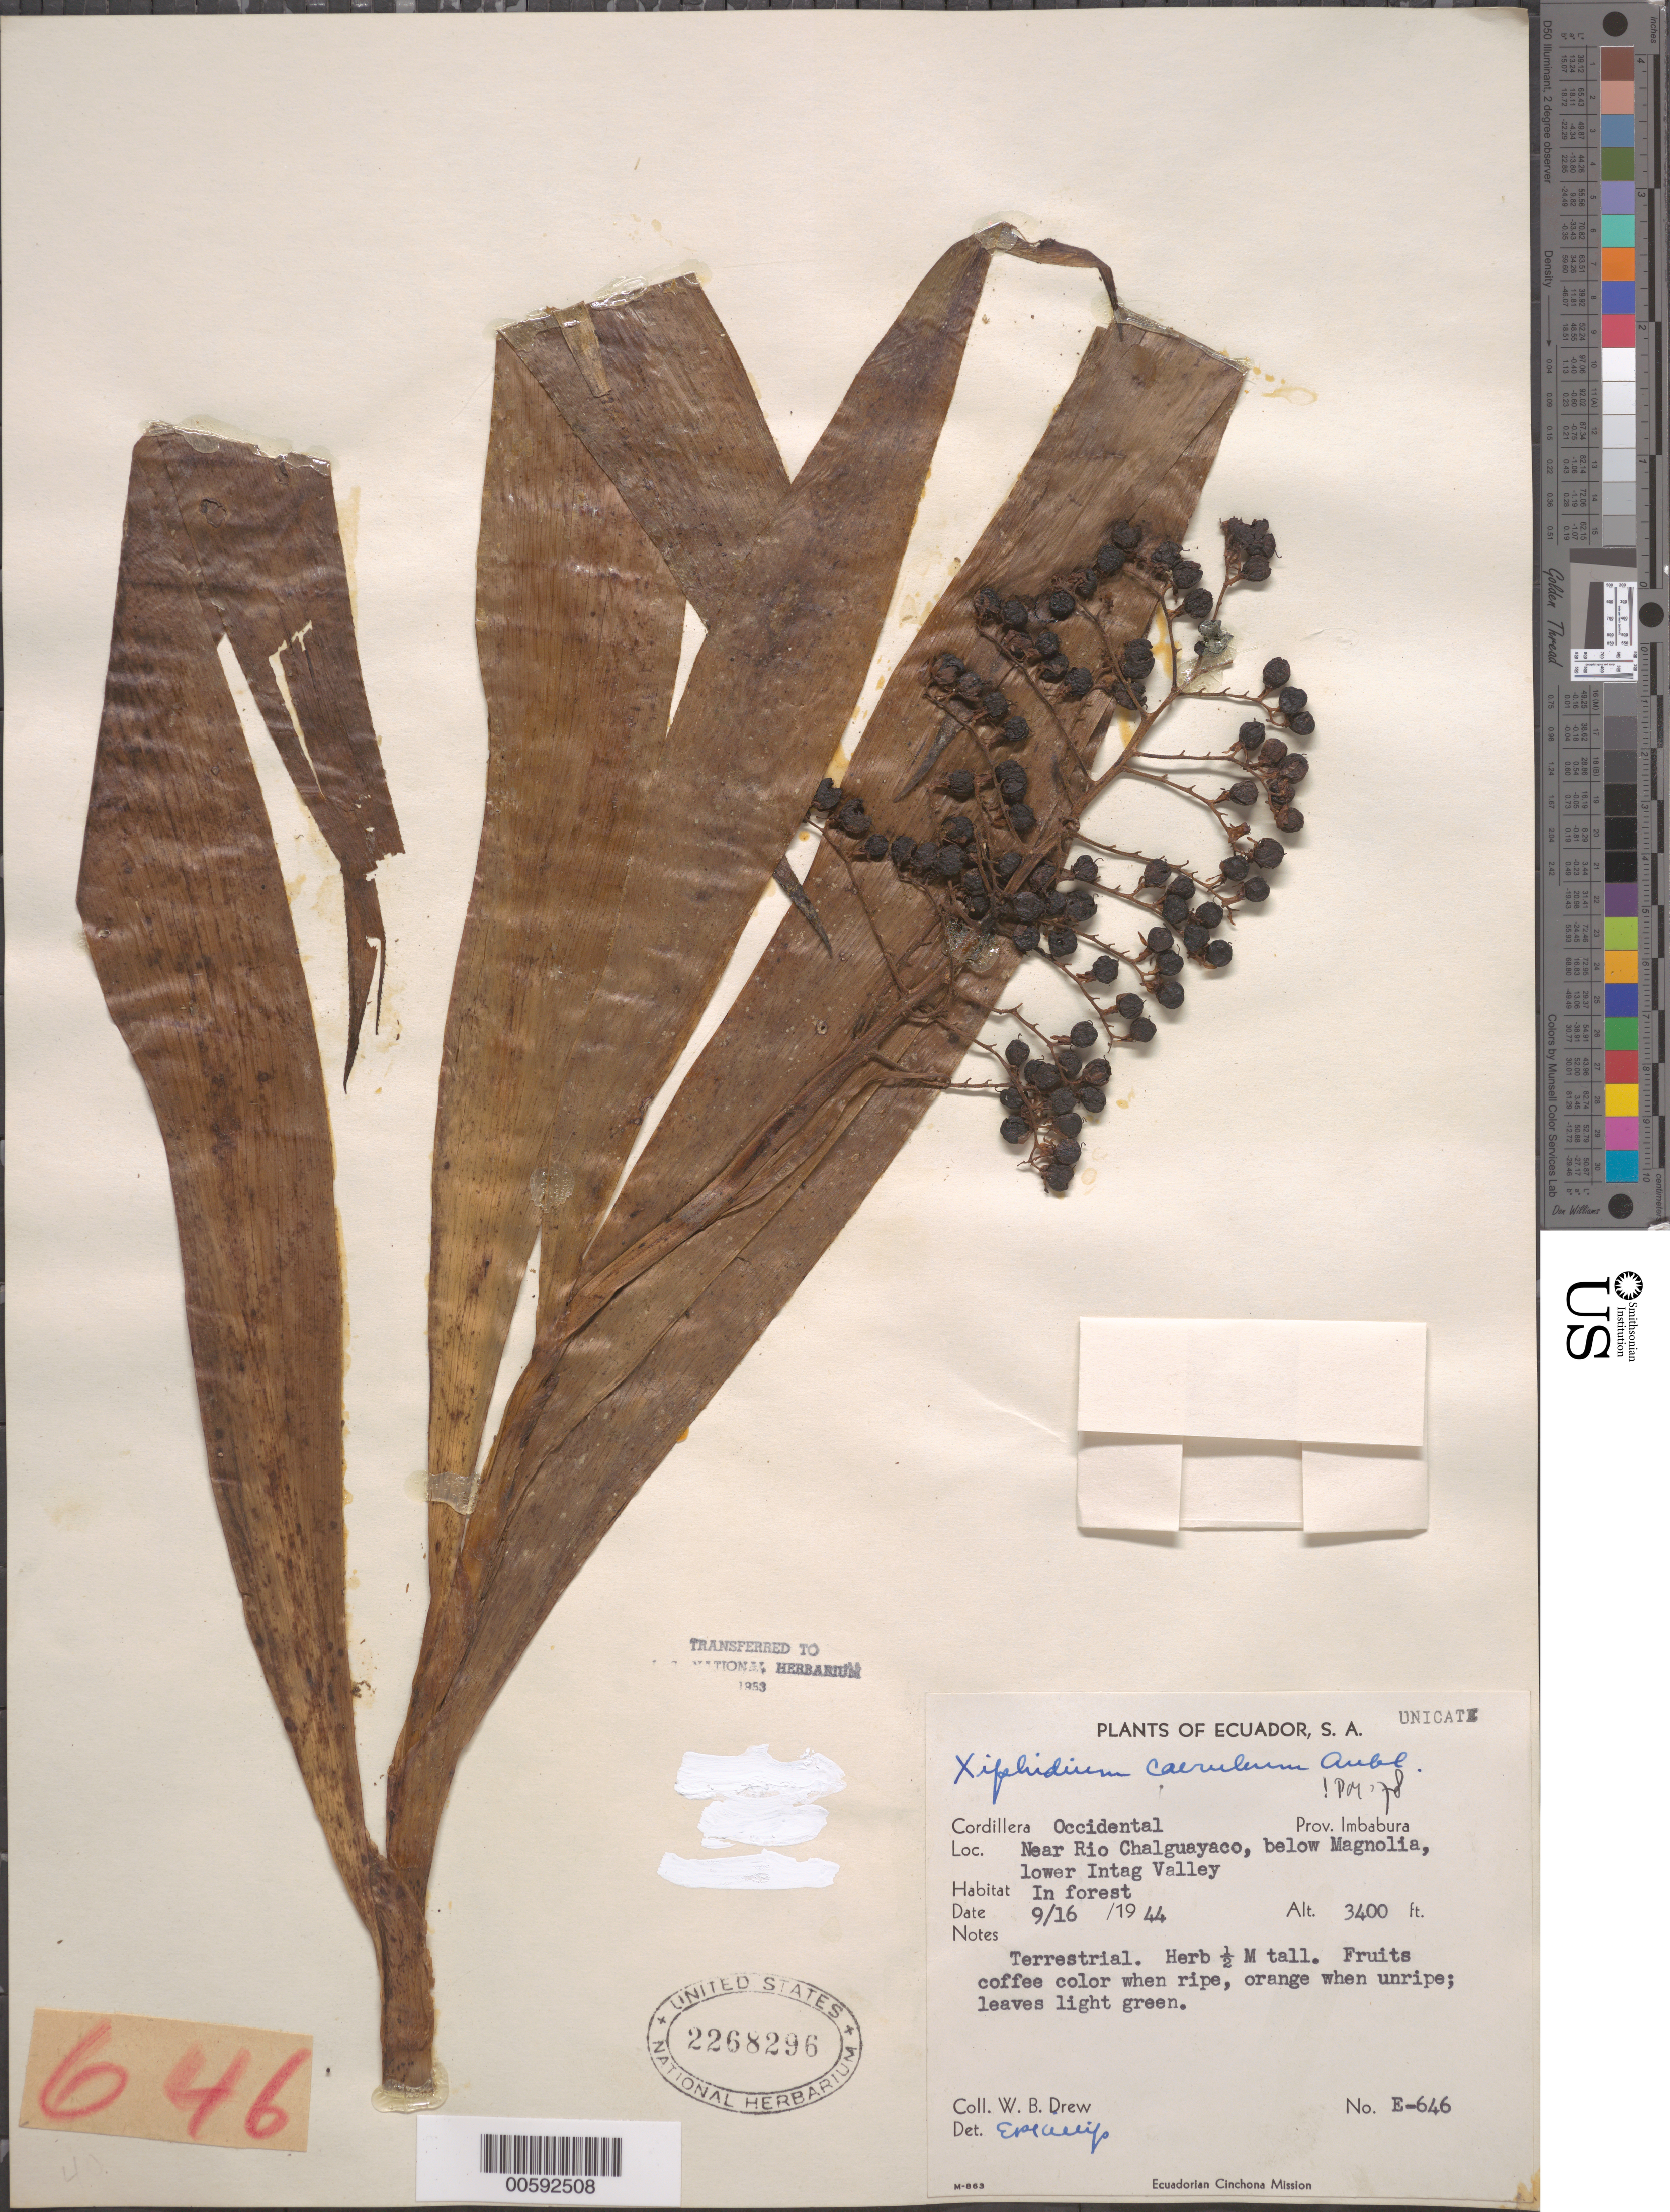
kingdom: Plantae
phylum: Tracheophyta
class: Liliopsida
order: Commelinales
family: Haemodoraceae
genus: Xiphidium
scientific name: Xiphidium caeruleum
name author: Aubl.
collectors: W. B. Drew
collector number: e646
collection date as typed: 16 Sep 1944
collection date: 1944-09-16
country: Ecuador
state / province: Imbabura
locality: Near Rio Chalguayaco, below Magnolia, lower Intag Valley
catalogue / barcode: US 2268296